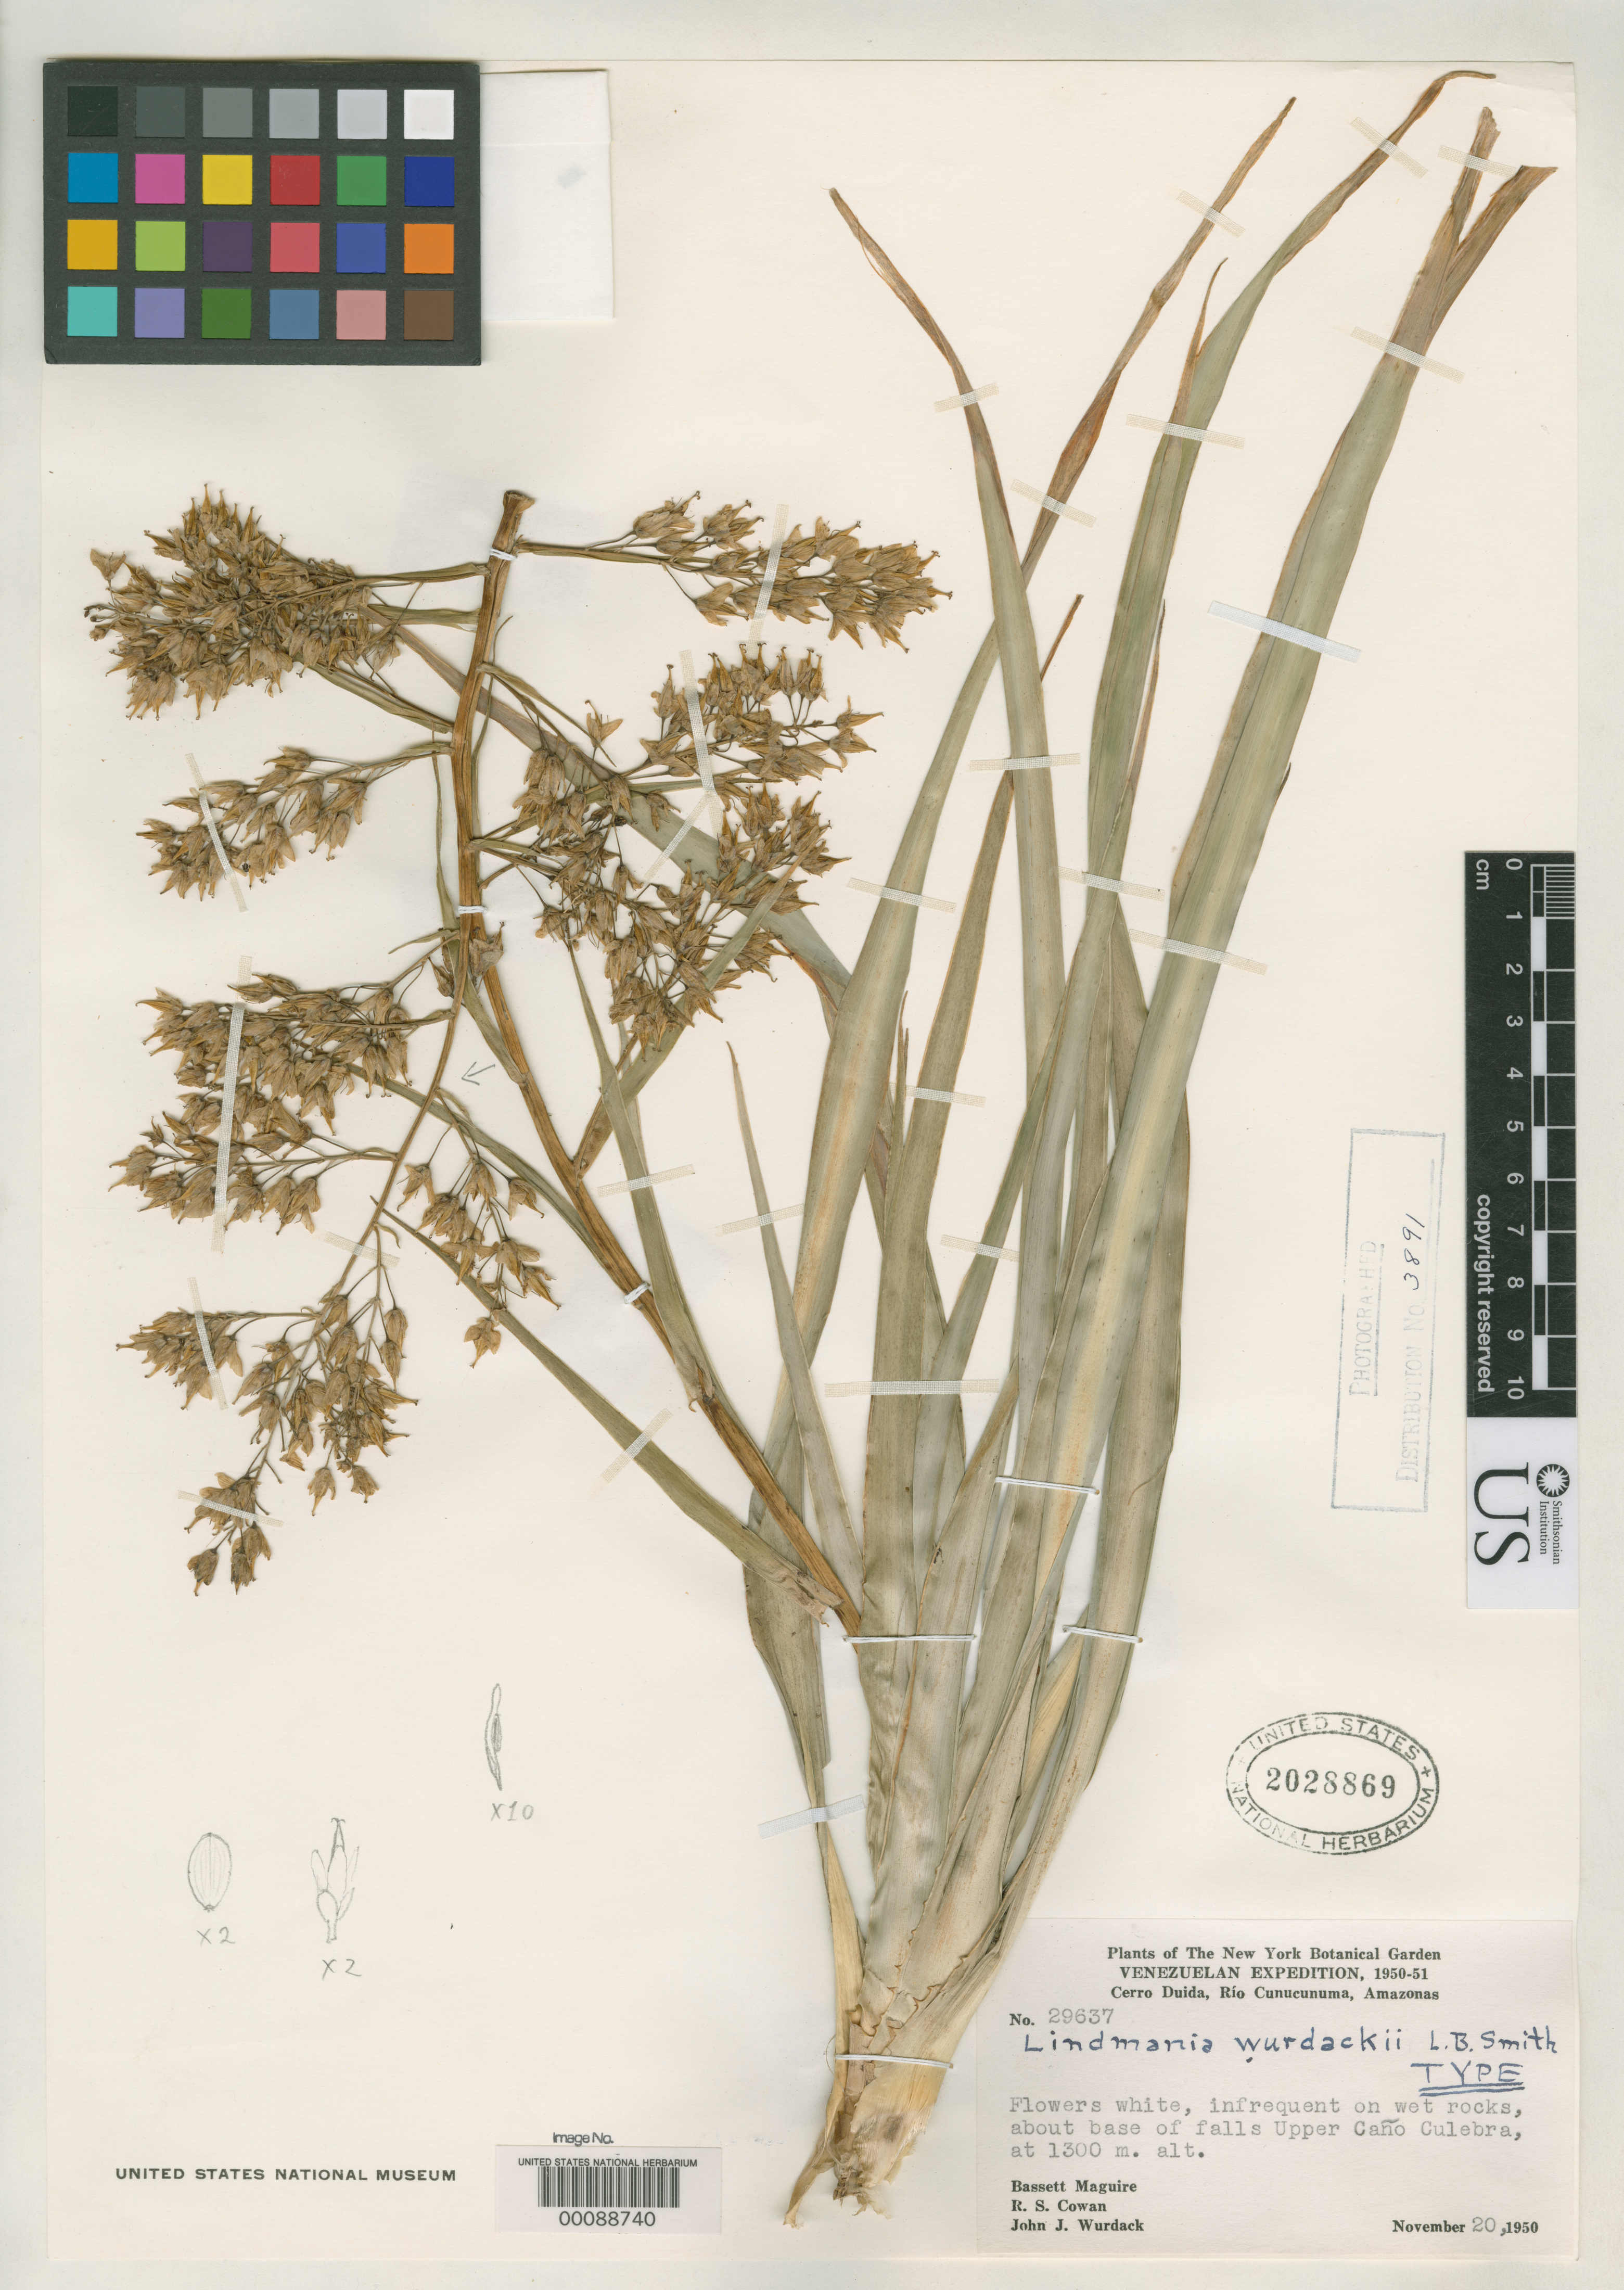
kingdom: Plantae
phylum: Tracheophyta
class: Liliopsida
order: Poales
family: Bromeliaceae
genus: Lindmania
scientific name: Lindmania wurdackii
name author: L.B. Sm.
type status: Holotype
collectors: B. Maguire, R. S. Cowan & J. J. Wurdack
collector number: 29637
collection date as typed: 20 Nov 1950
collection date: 1950-11-20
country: Venezuela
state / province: Amazonas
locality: Cerro Duida, Rio Cunucanuma, upper Cano Culebra.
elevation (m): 1300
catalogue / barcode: US 2028869